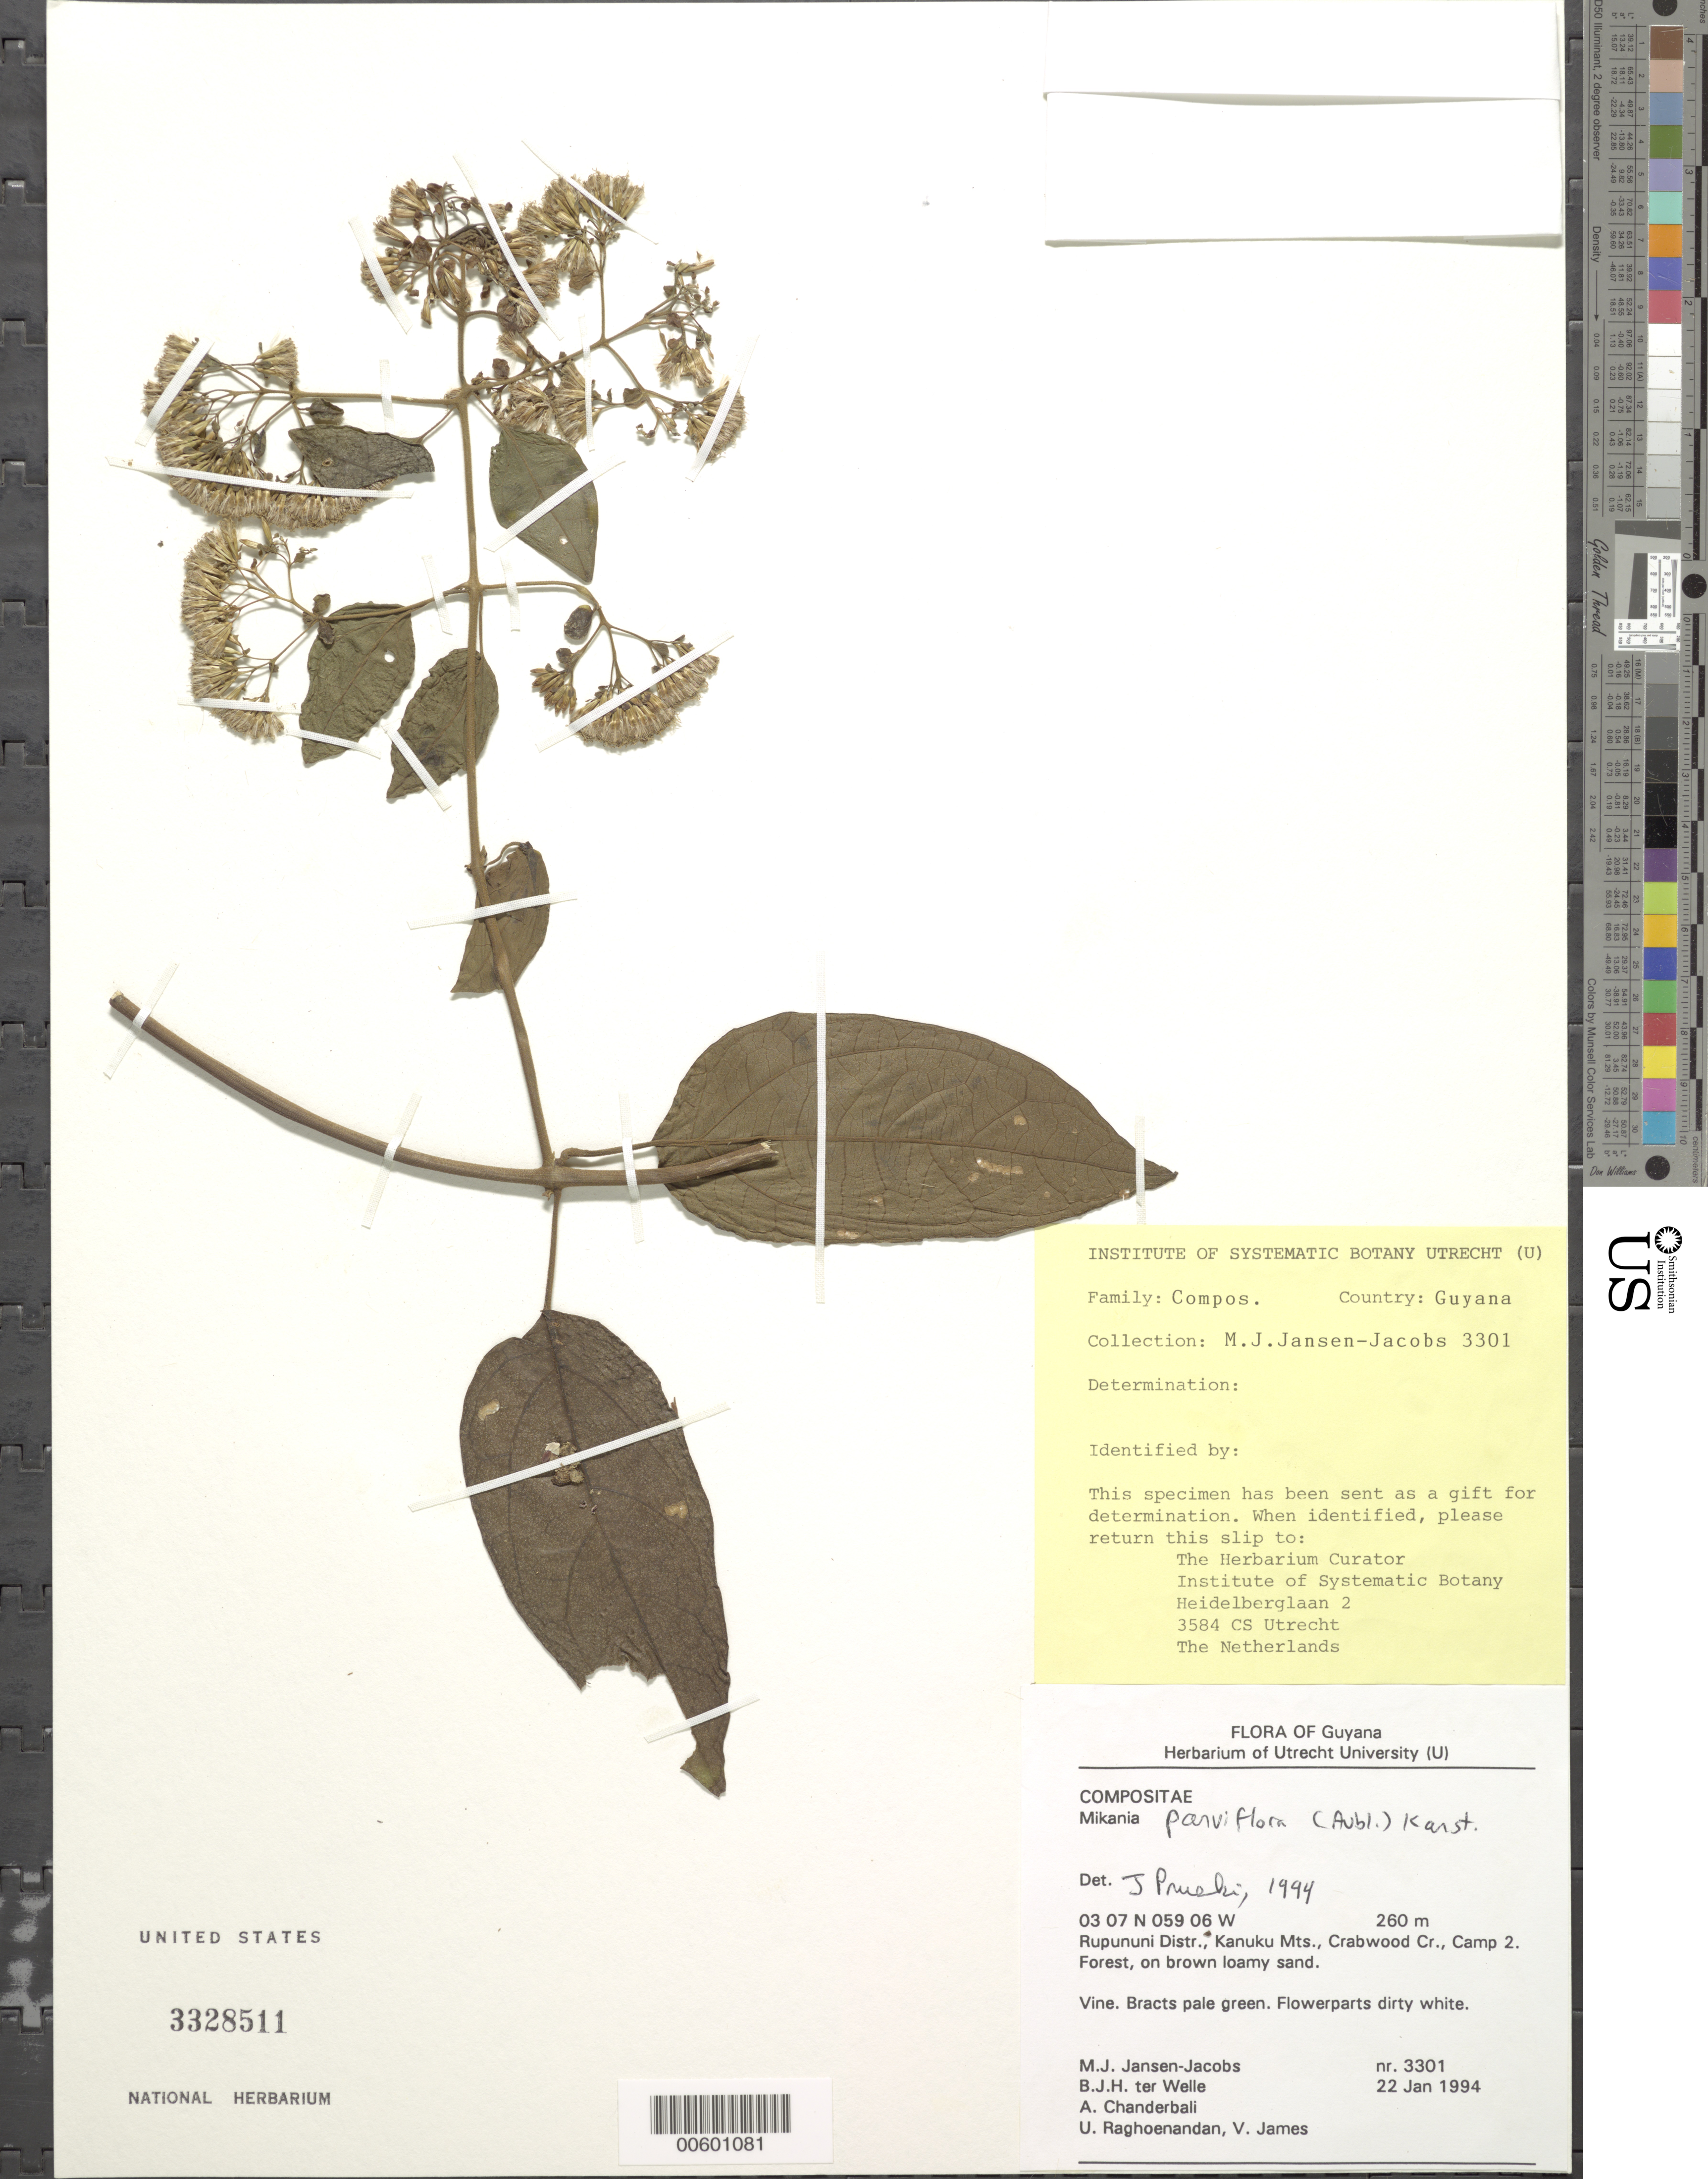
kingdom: Plantae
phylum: Tracheophyta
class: Magnoliopsida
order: Asterales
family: Asteraceae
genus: Mikania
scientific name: Mikania parviflora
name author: (Aubl.) H. Karst.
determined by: Pruski, J. F.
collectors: M. J. Jansen-Jacobs, B. Welle, A. S. Chanderbali, U. Raghoenandan & V. James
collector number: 3301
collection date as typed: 22-Jan-94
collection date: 1994-01-22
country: Guyana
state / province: U. Takutu-U. Essequibo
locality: Crabwood Cr., Camp 2, Kanuku Mts., Rupununi District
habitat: Forest, on brown loamy sand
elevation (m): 260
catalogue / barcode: US 3328511